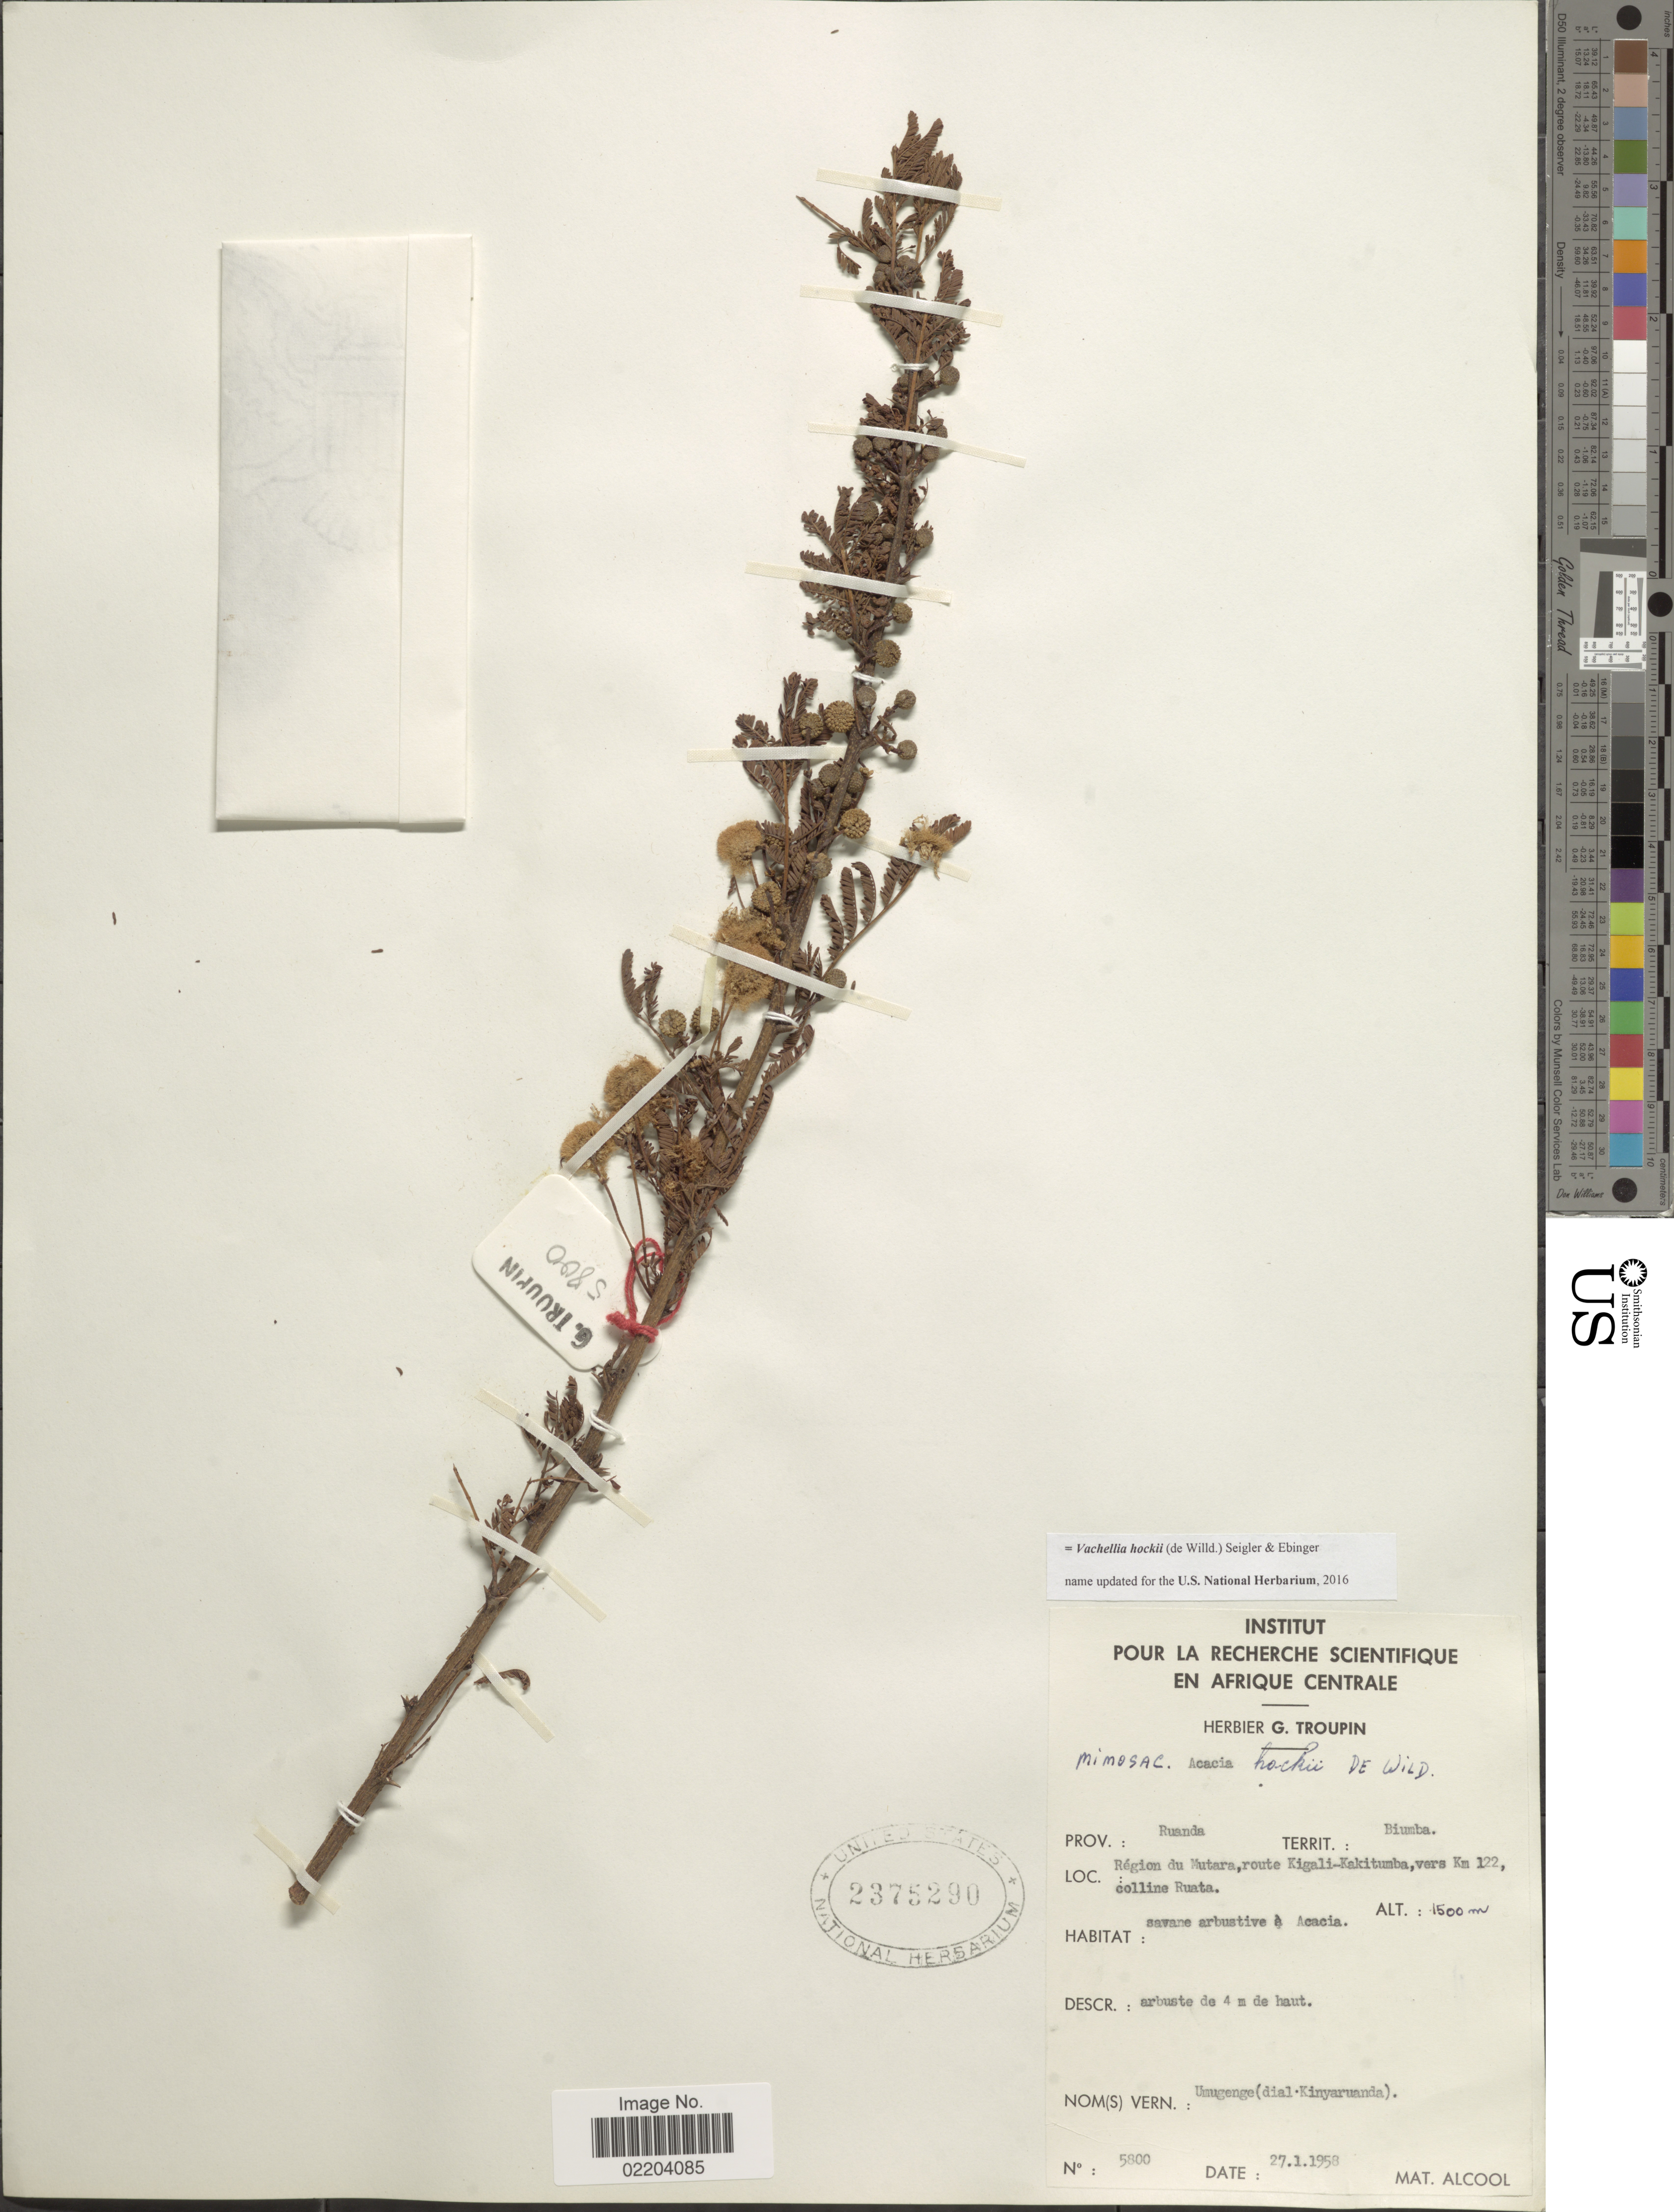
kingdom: Plantae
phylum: Tracheophyta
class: Magnoliopsida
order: Fabales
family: Fabaceae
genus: Vachellia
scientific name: Vachellia hockii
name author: (De Wild.) Seigler & Ebinger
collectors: M. Alcool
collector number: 5800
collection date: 1958-01-27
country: Rwanda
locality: Prov.: Ruanda. Territ.: Biumba. Région du Mutara, route Kigali-Kakitumba, vers Km 122, colline Ruata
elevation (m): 1500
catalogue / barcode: US 2375290